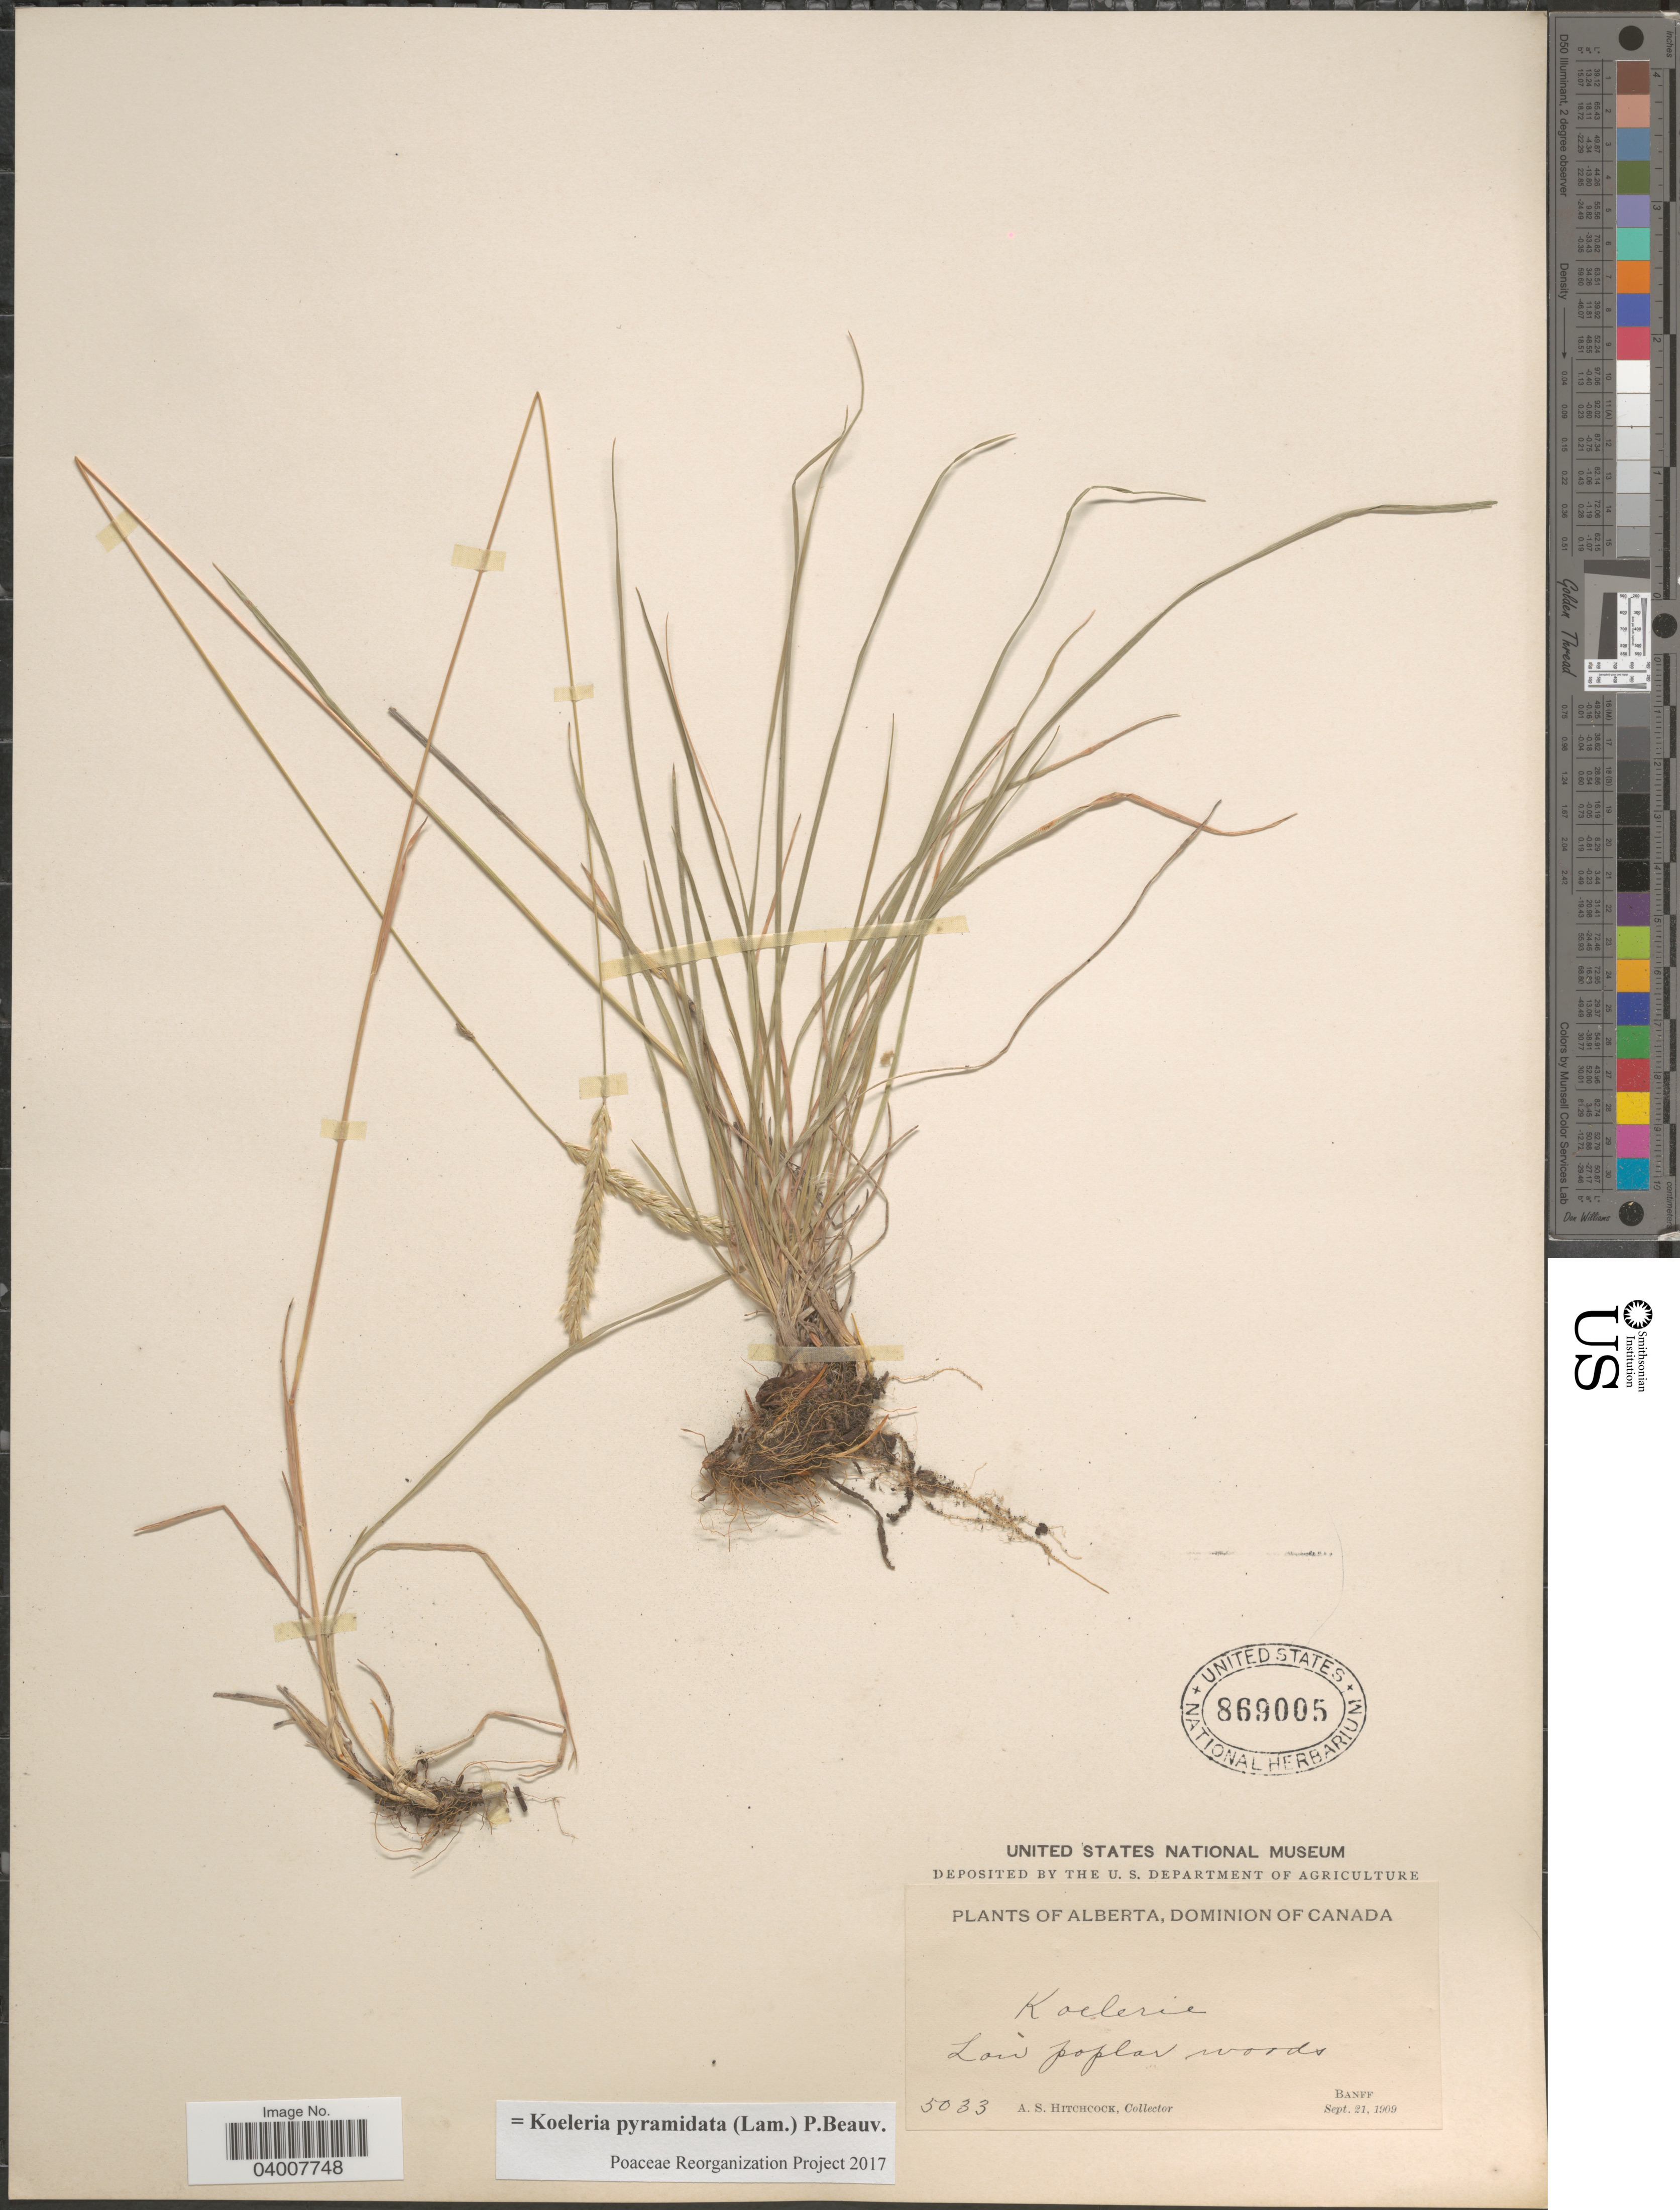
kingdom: Plantae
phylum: Tracheophyta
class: Liliopsida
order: Poales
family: Poaceae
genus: Koeleria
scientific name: Koeleria pyramidata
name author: (Lam.) P. Beauv.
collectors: A. S. Hitchcock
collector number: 5033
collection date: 1909-09-21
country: Canada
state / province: Alberta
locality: Banff.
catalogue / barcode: US 869005